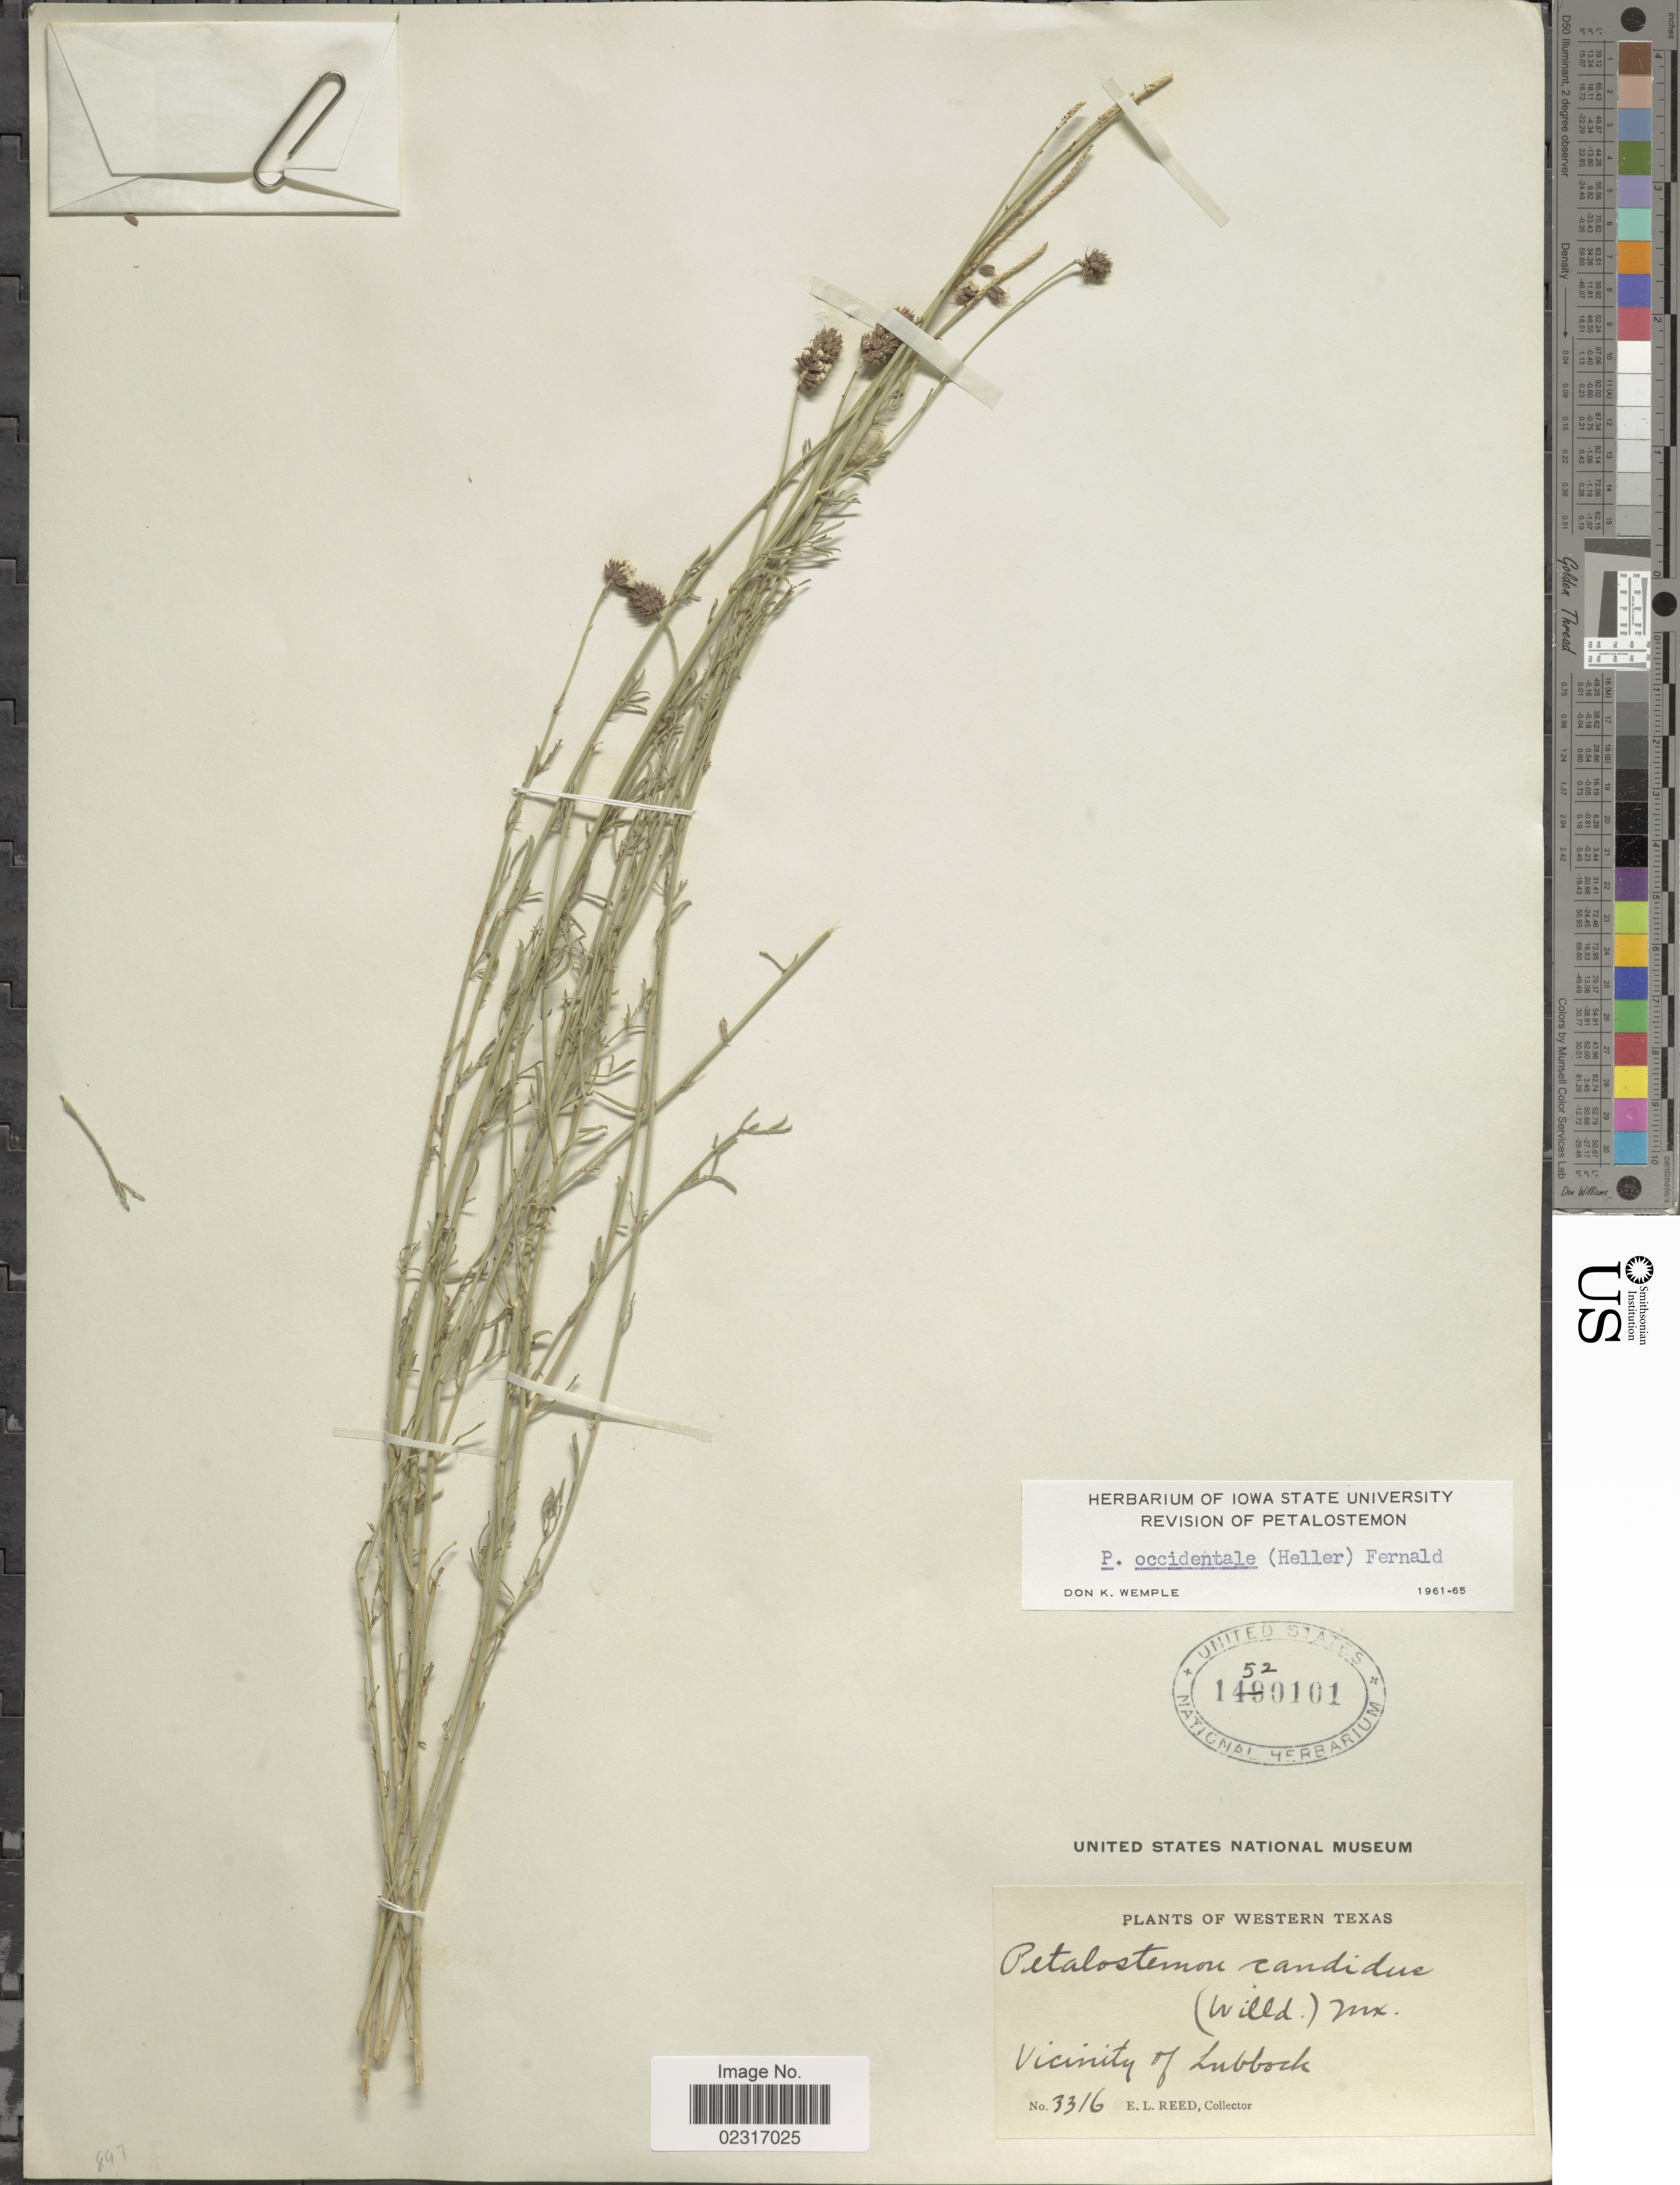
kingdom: Plantae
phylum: Tracheophyta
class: Magnoliopsida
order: Fabales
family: Fabaceae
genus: Dalea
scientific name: Dalea candida var. oligophylla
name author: (Torr) Shinners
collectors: E. Reed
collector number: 3316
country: United States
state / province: Texas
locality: Western Texas. Vicinity of Lubbock.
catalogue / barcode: US 1520101